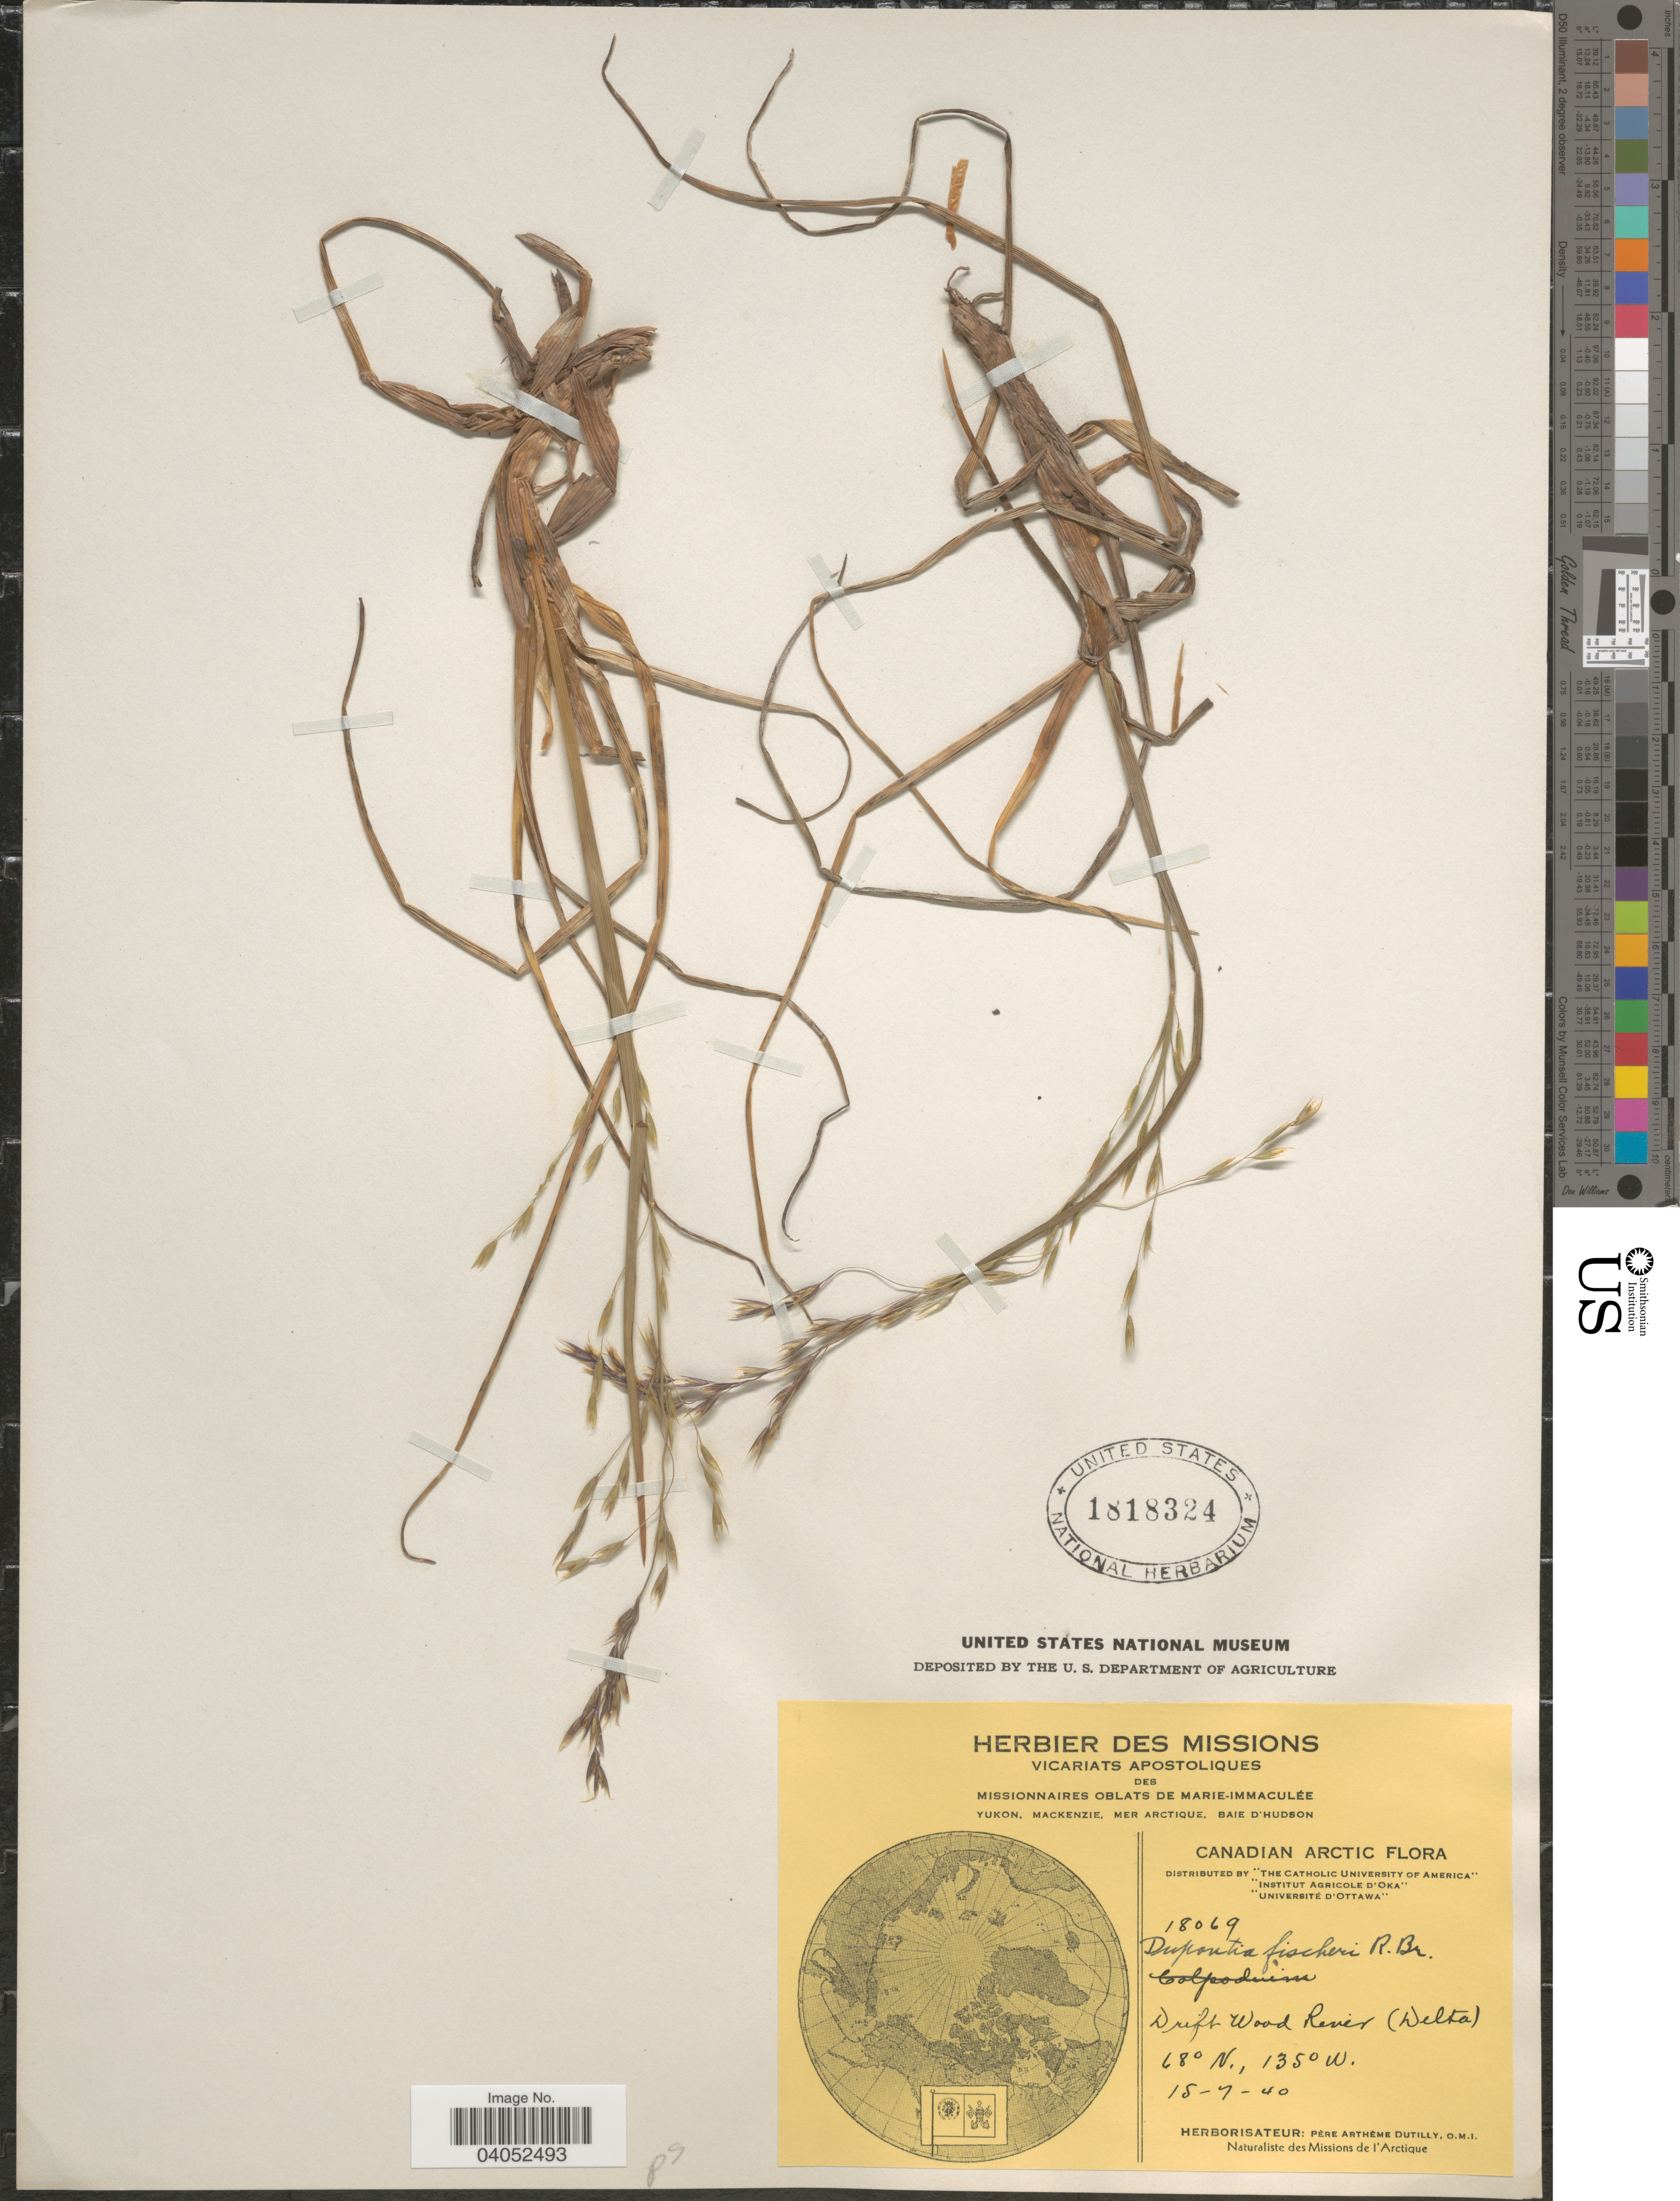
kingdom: Plantae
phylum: Tracheophyta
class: Liliopsida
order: Poales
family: Poaceae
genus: Dupontia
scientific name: Dupontia micrantha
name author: Holm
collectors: P. Dutilly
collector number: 18069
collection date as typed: Transcribed d/m/y: 15/7/40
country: Canada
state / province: Ontario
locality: Canadian Arctic. Drift Wood River (Delta).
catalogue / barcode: US 1818324